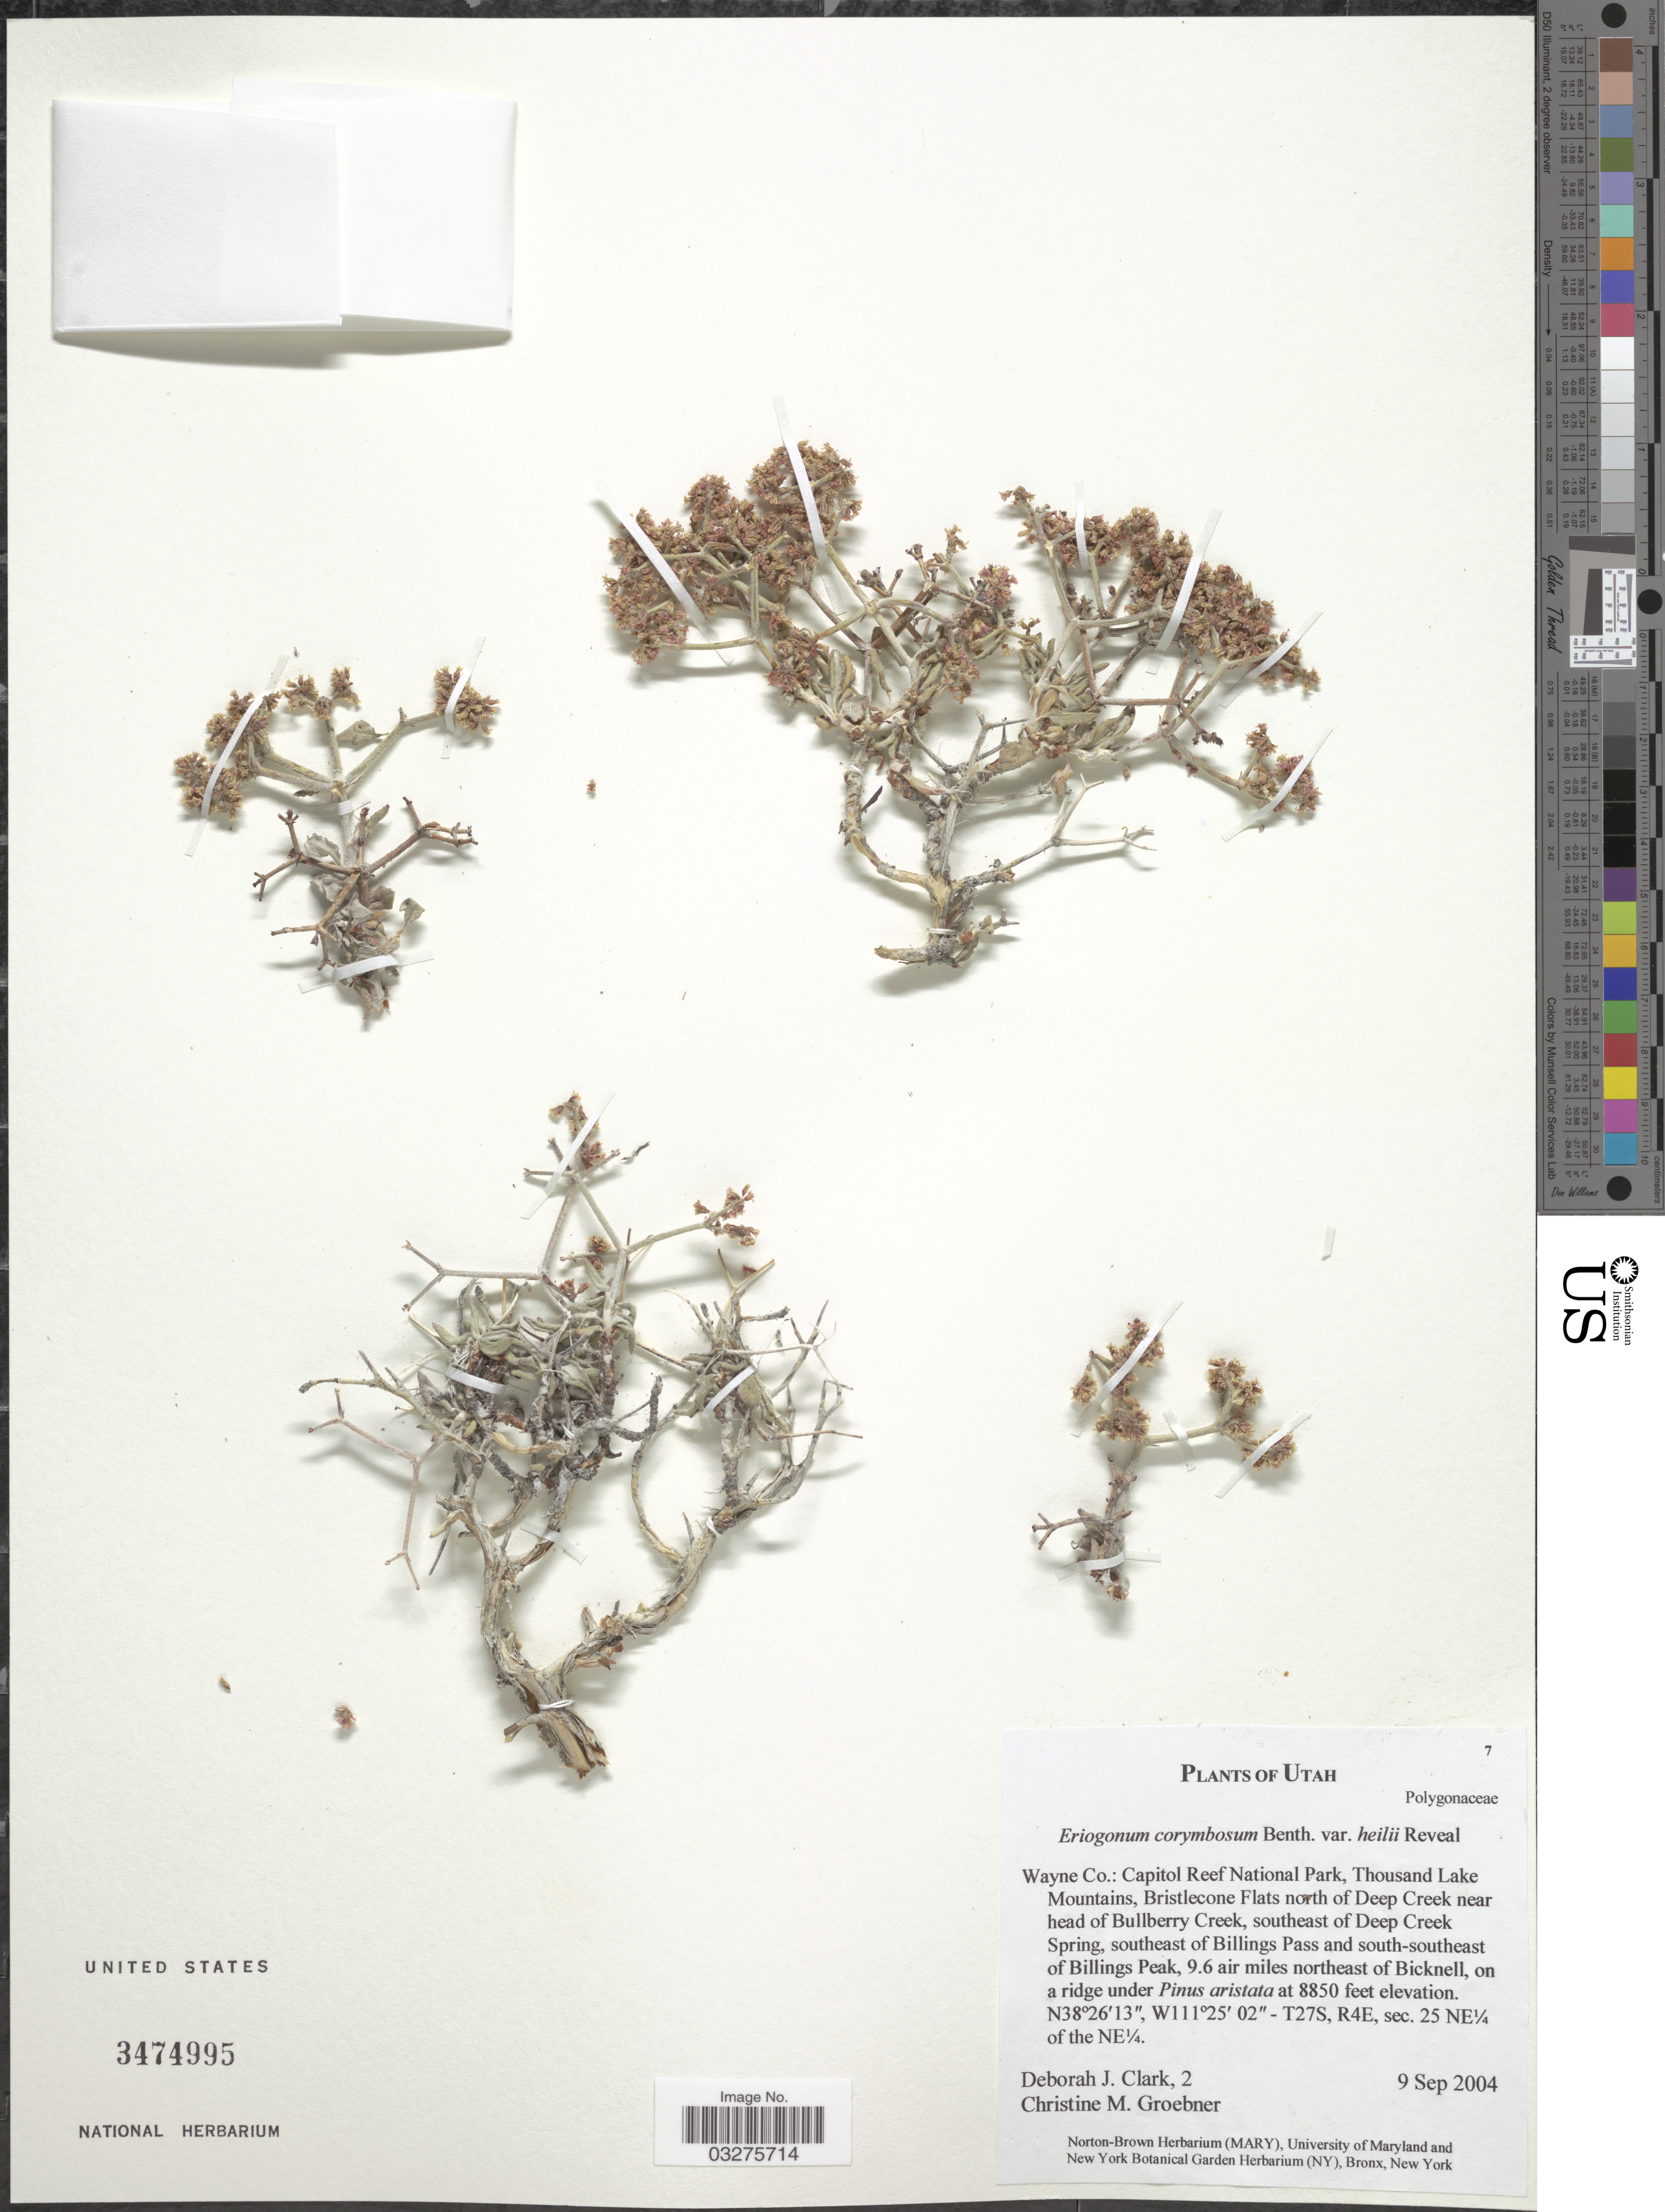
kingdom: Plantae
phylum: Tracheophyta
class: Magnoliopsida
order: Caryophyllales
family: Polygonaceae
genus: Eriogonum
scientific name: Eriogonum corymbosum var. heilii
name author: Reveal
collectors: D. J. Clark & C. Groebner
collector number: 2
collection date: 2004-09-09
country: United States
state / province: Utah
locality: Wayne Co.: Capitol Reef National Park, Thousand Lake Mountains, Bristlecone Flats north of Deep Creek near head of Bullberry Creek, southeast of Deep Creek Spring, southeast of Billings Pass and south-southeast of Billings Peak, 9.6 air miles northeast of Bicknell. T27S, R4E,sec. 25 NE¼ of the NE¼.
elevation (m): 2697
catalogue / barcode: US 3474995